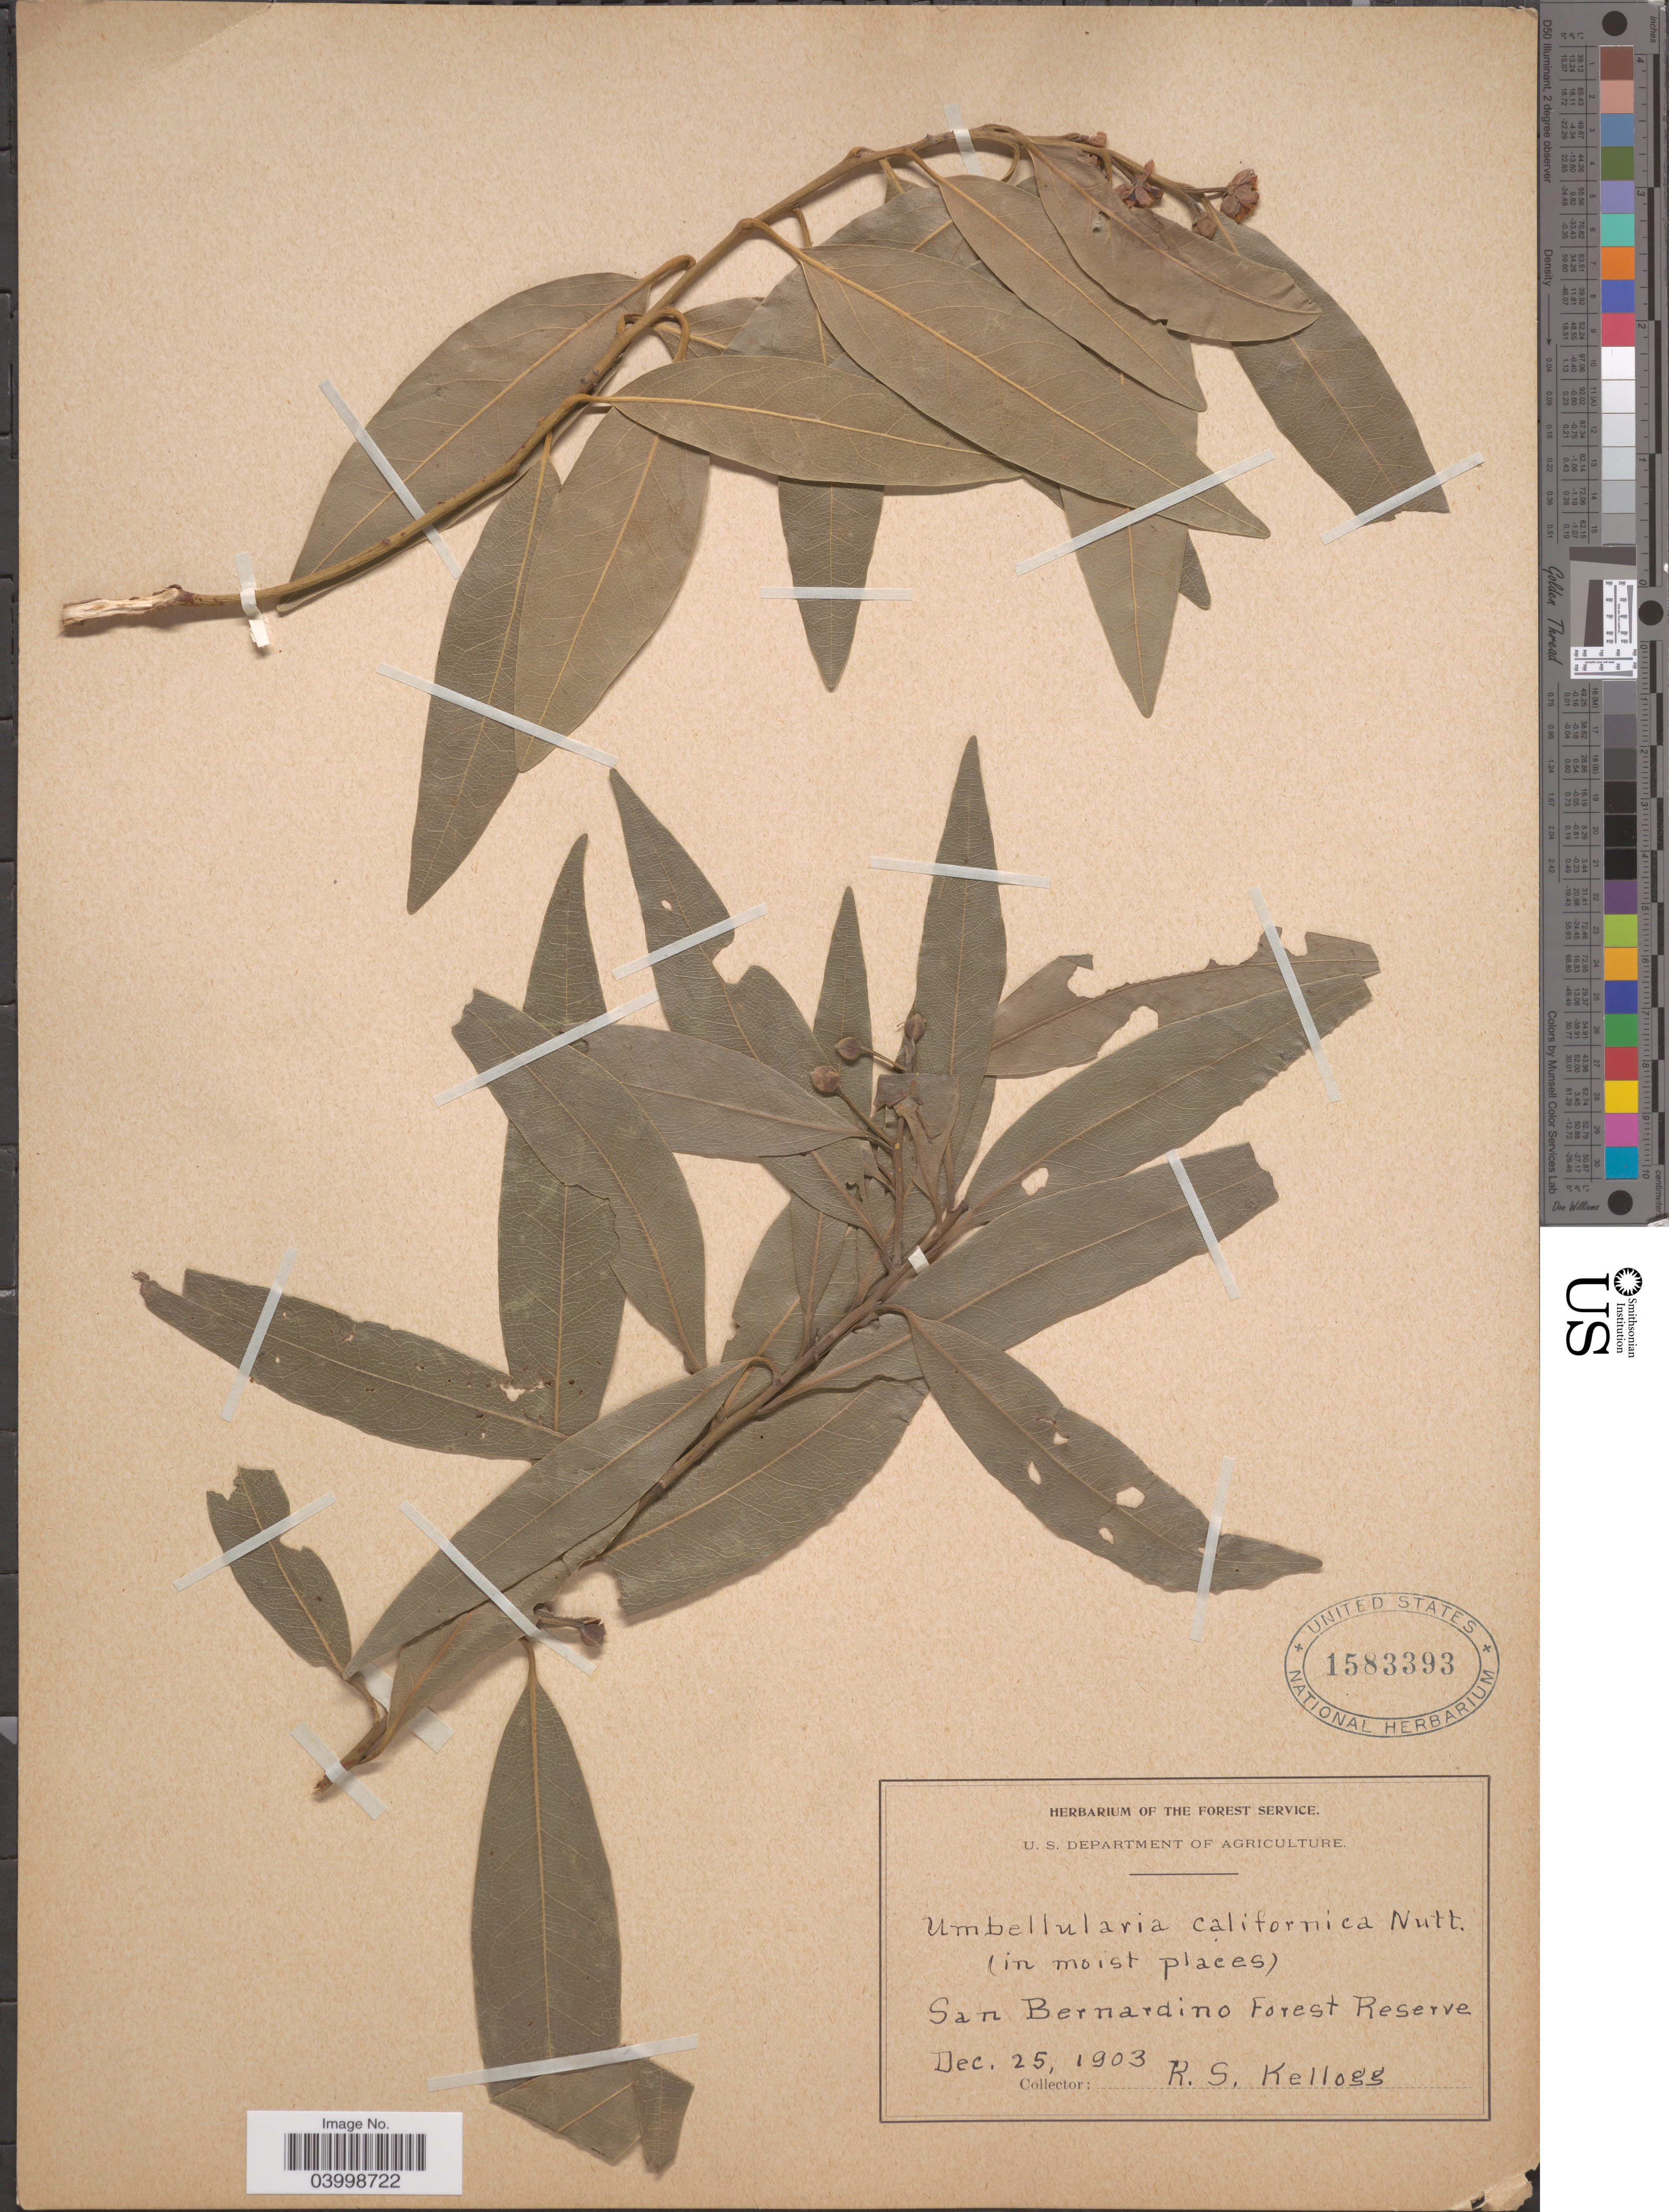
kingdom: Plantae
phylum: Tracheophyta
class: Magnoliopsida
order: Laurales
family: Lauraceae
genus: Umbellularia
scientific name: Umbellularia californica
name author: (Hook. & Arn.) Nutt.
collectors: R. Kellogg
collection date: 1903-12-25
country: United States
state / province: California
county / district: San Bernardino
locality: San Bernardino Forest Reserve.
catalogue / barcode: US 1583393